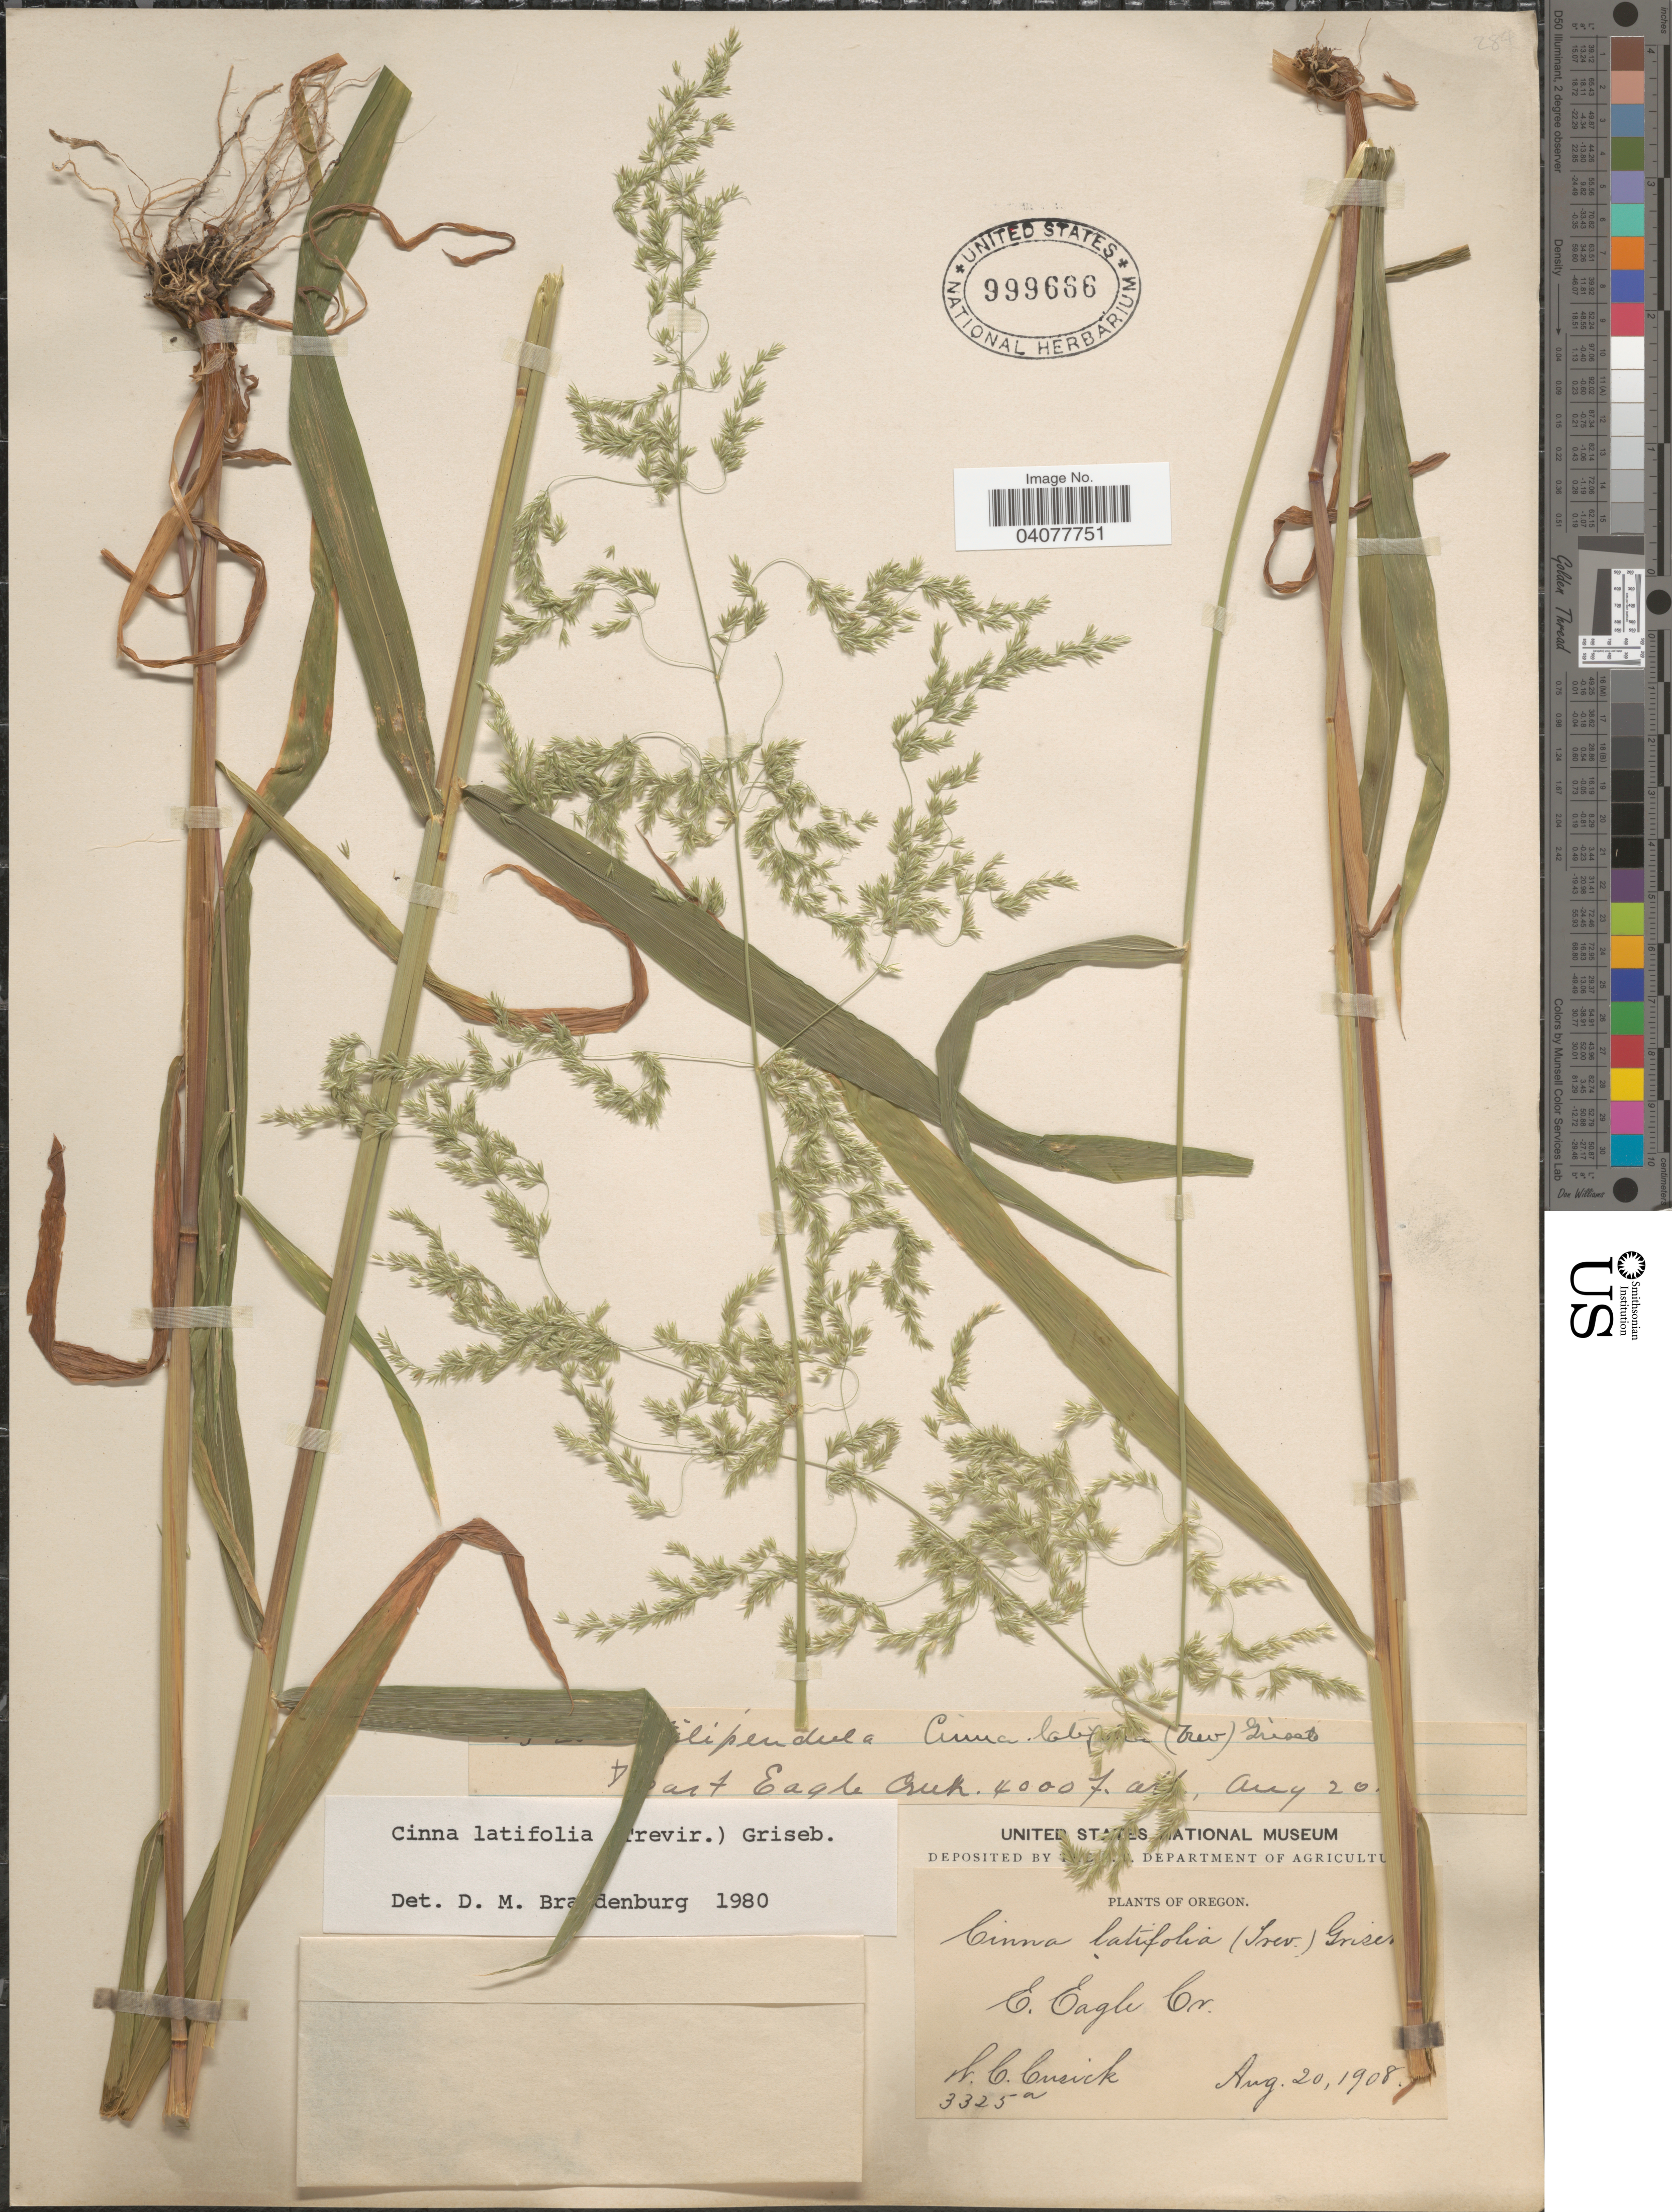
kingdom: Plantae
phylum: Tracheophyta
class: Liliopsida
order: Poales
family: Poaceae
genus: Cinna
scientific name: Cinna latifolia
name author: (Trevir. ex Goeppert) Griseb.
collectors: W. C. Cusick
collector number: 3325a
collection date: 1908-08-20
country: United States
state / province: Oregon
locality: E. Eagle Cr.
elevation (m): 1219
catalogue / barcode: US 999666